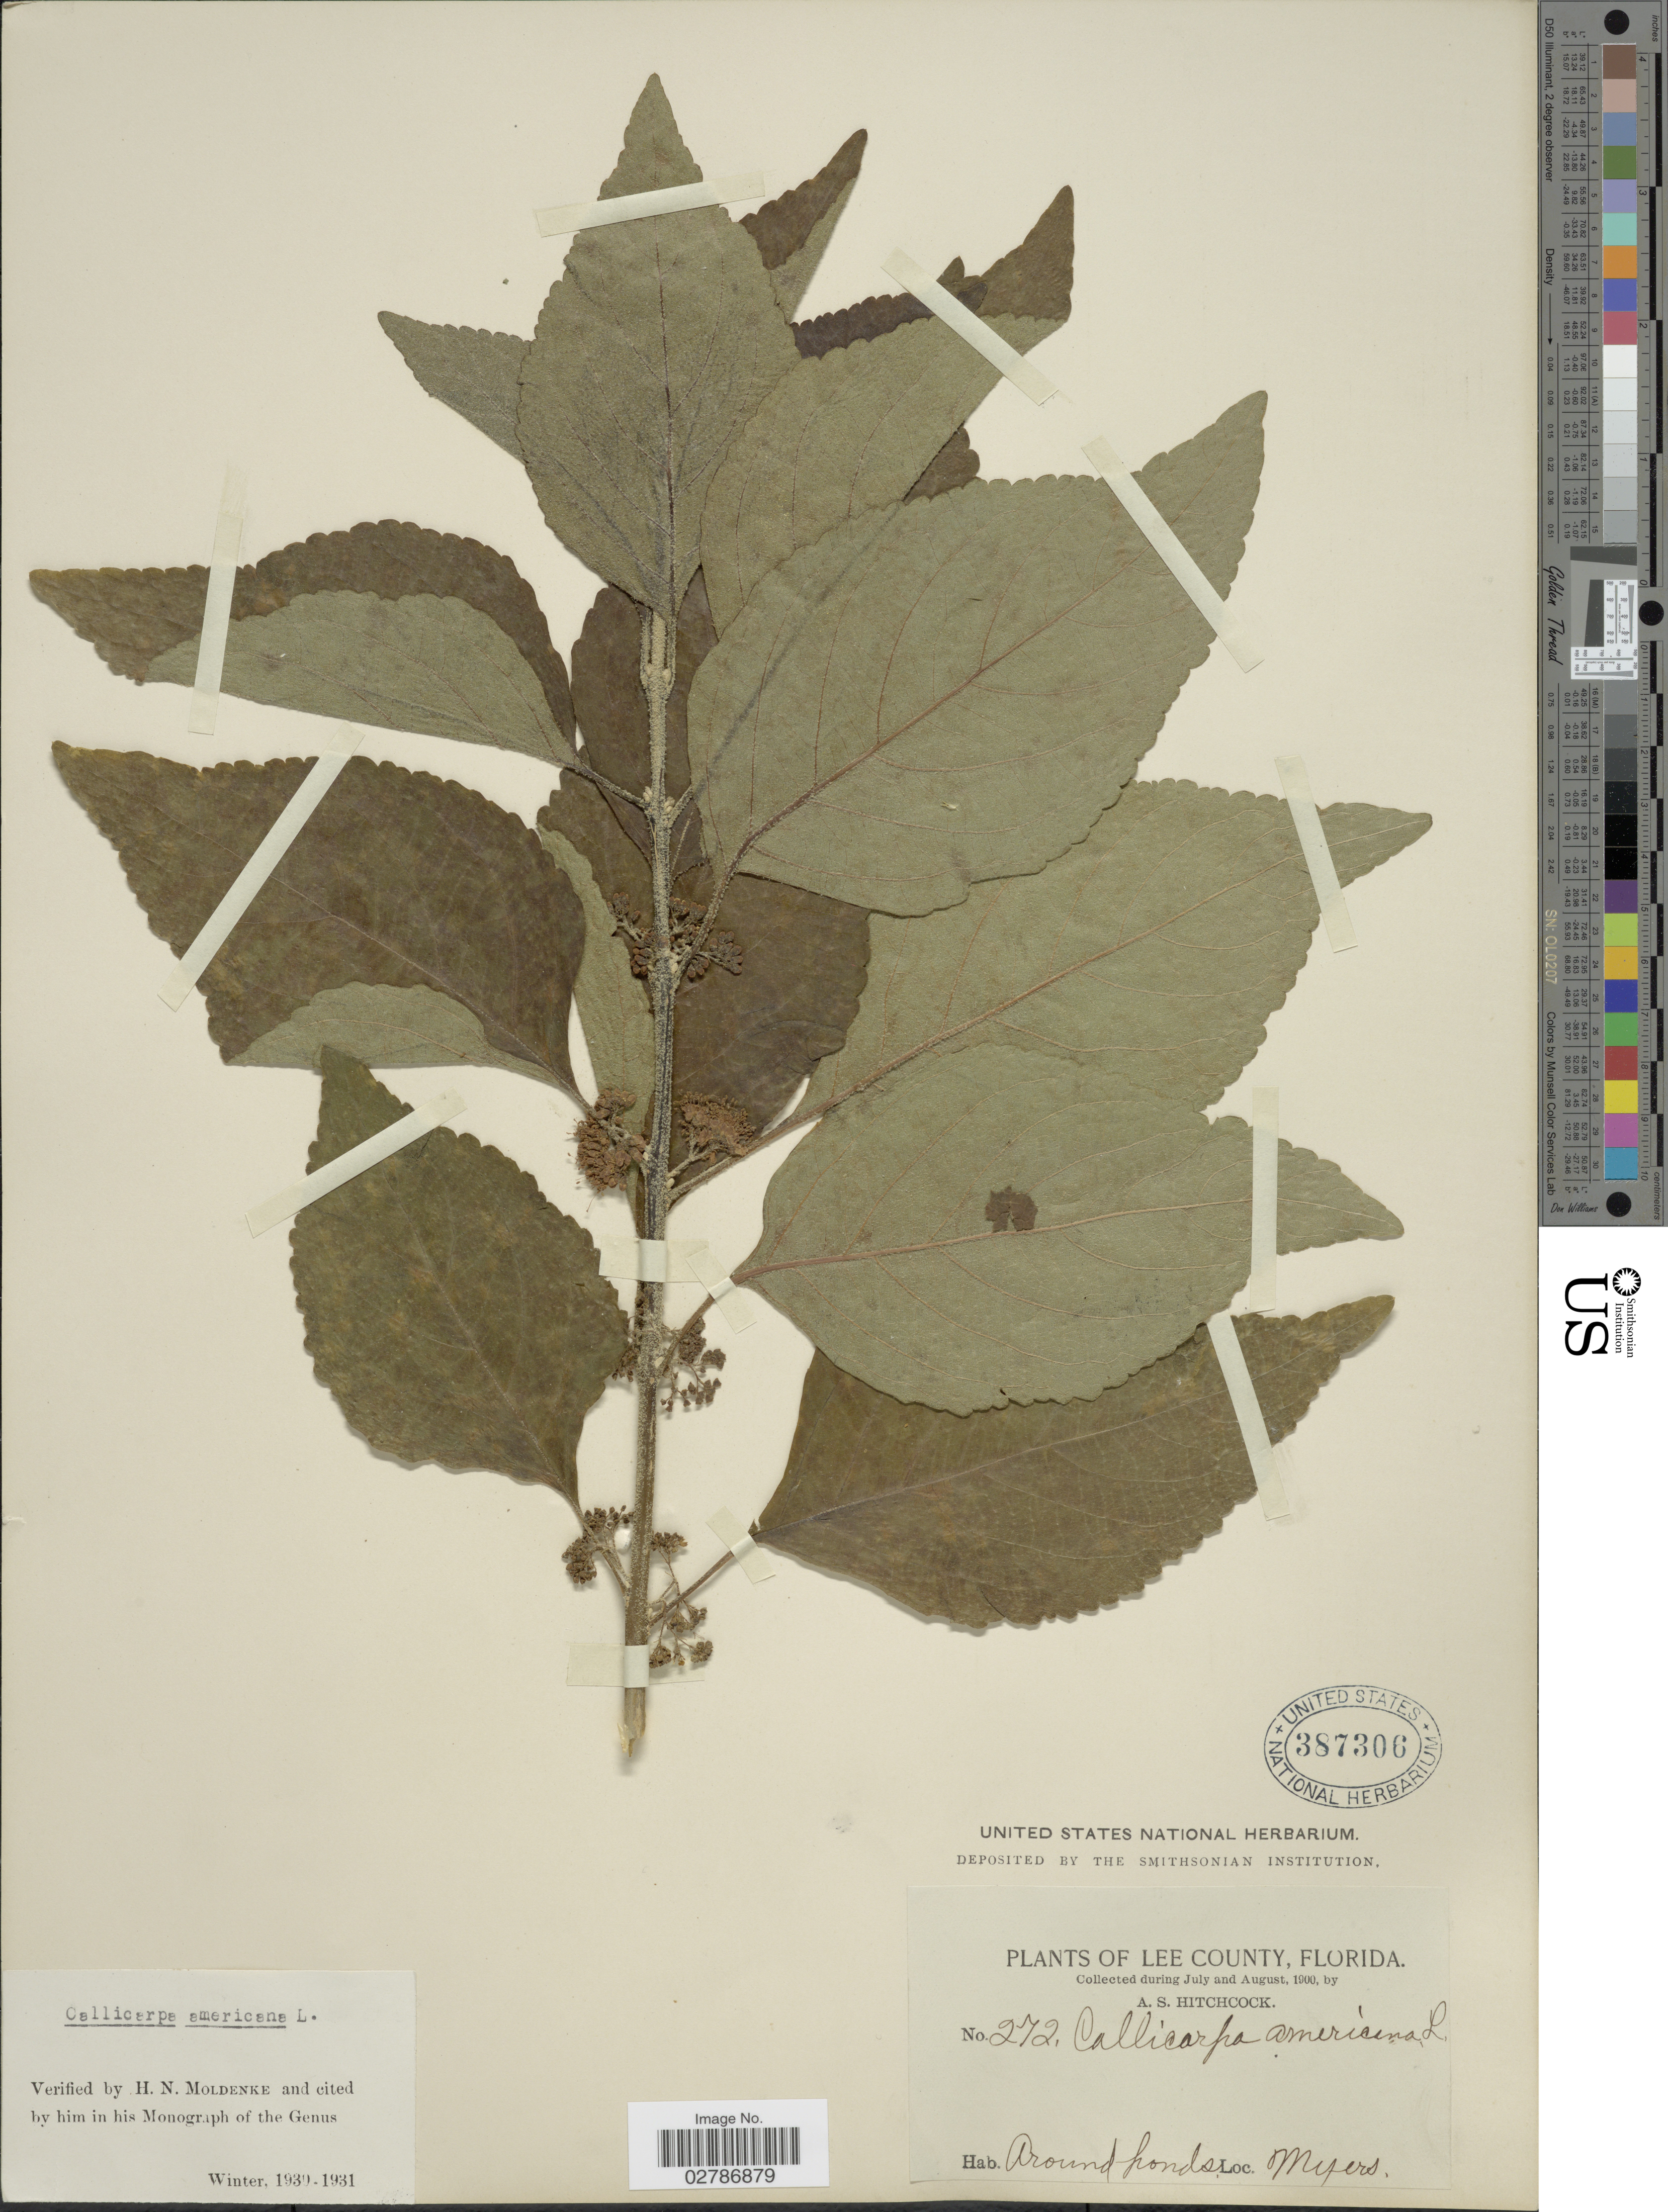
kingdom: Plantae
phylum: Tracheophyta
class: Magnoliopsida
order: Lamiales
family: Lamiaceae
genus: Callicarpa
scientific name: Callicarpa americana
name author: L.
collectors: A. S. Hitchcock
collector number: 272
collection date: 1900-07/1900-08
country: United States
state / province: Florida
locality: Lee County. Around ponds. Myers.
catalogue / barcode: US 387306